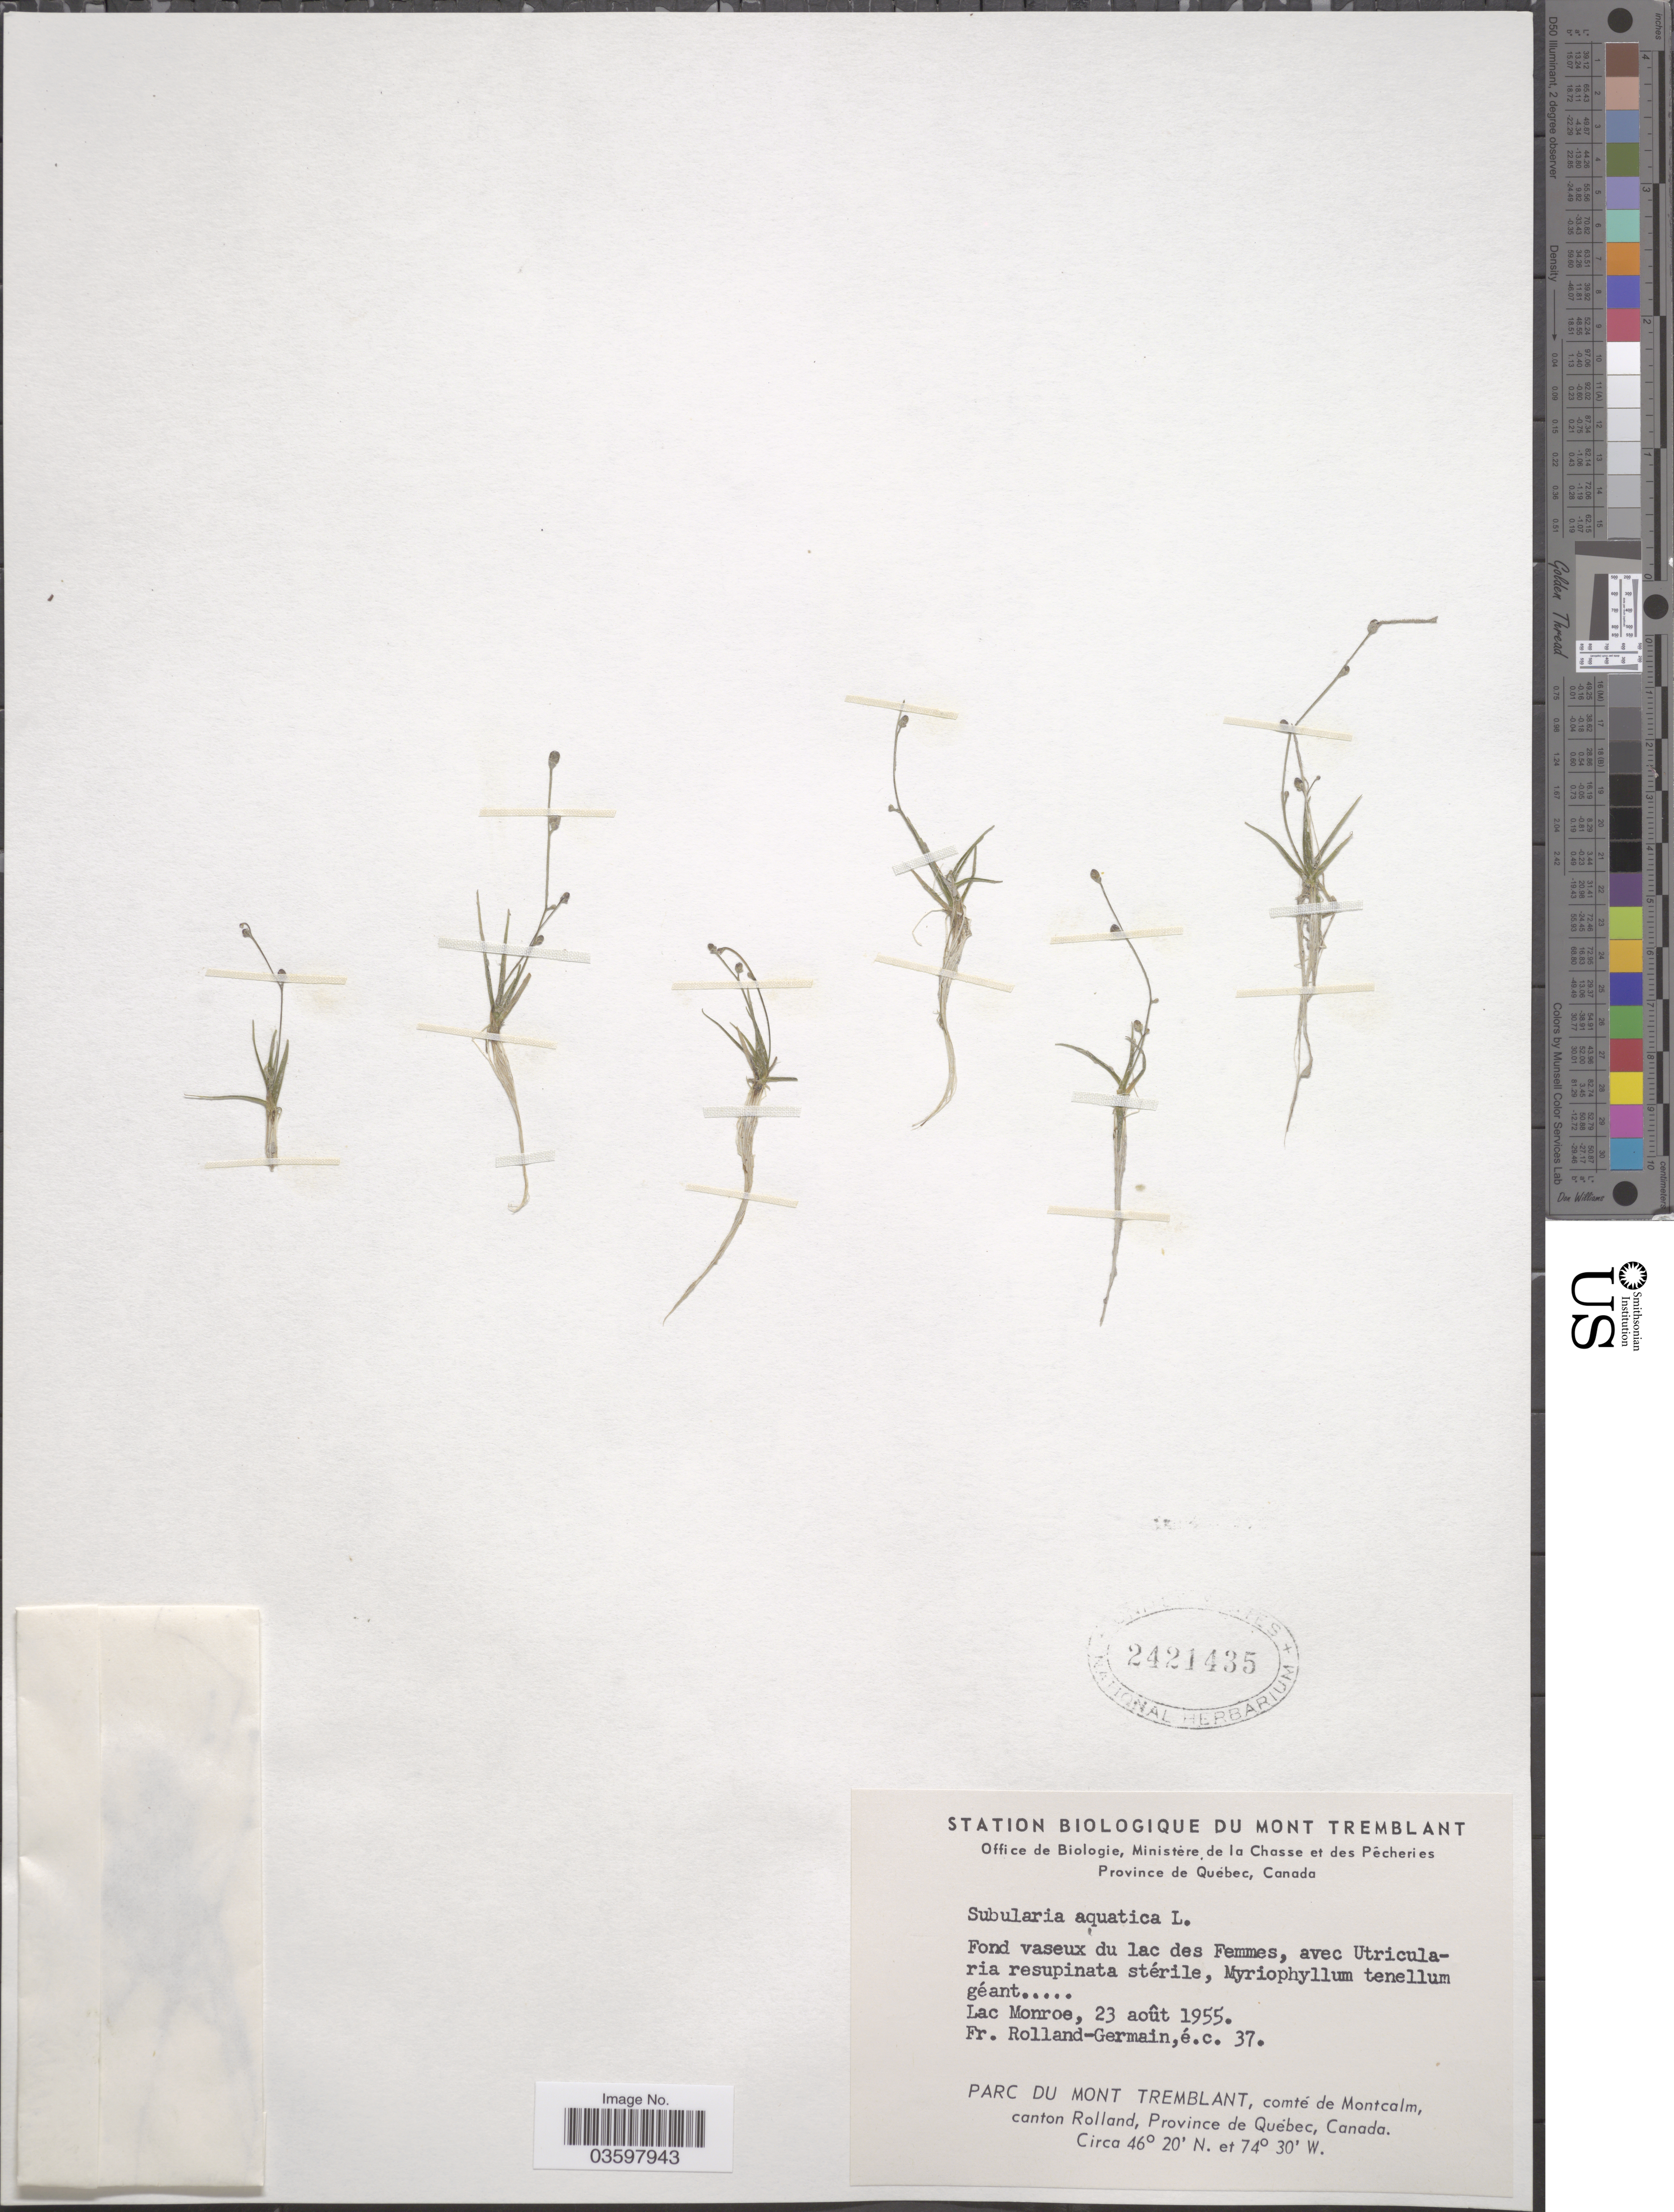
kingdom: Plantae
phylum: Tracheophyta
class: Magnoliopsida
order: Brassicales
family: Brassicaceae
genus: Subularia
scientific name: Subularia aquatica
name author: L.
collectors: Rolland-Germain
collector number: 37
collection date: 1955-08-23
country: Canada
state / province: Quebec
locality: Fond vaseux du lac des Femmes. Lac Monroe. Parc du Mont Tremblant, comté de Montcalm, canton Rolland.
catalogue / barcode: US 2421435